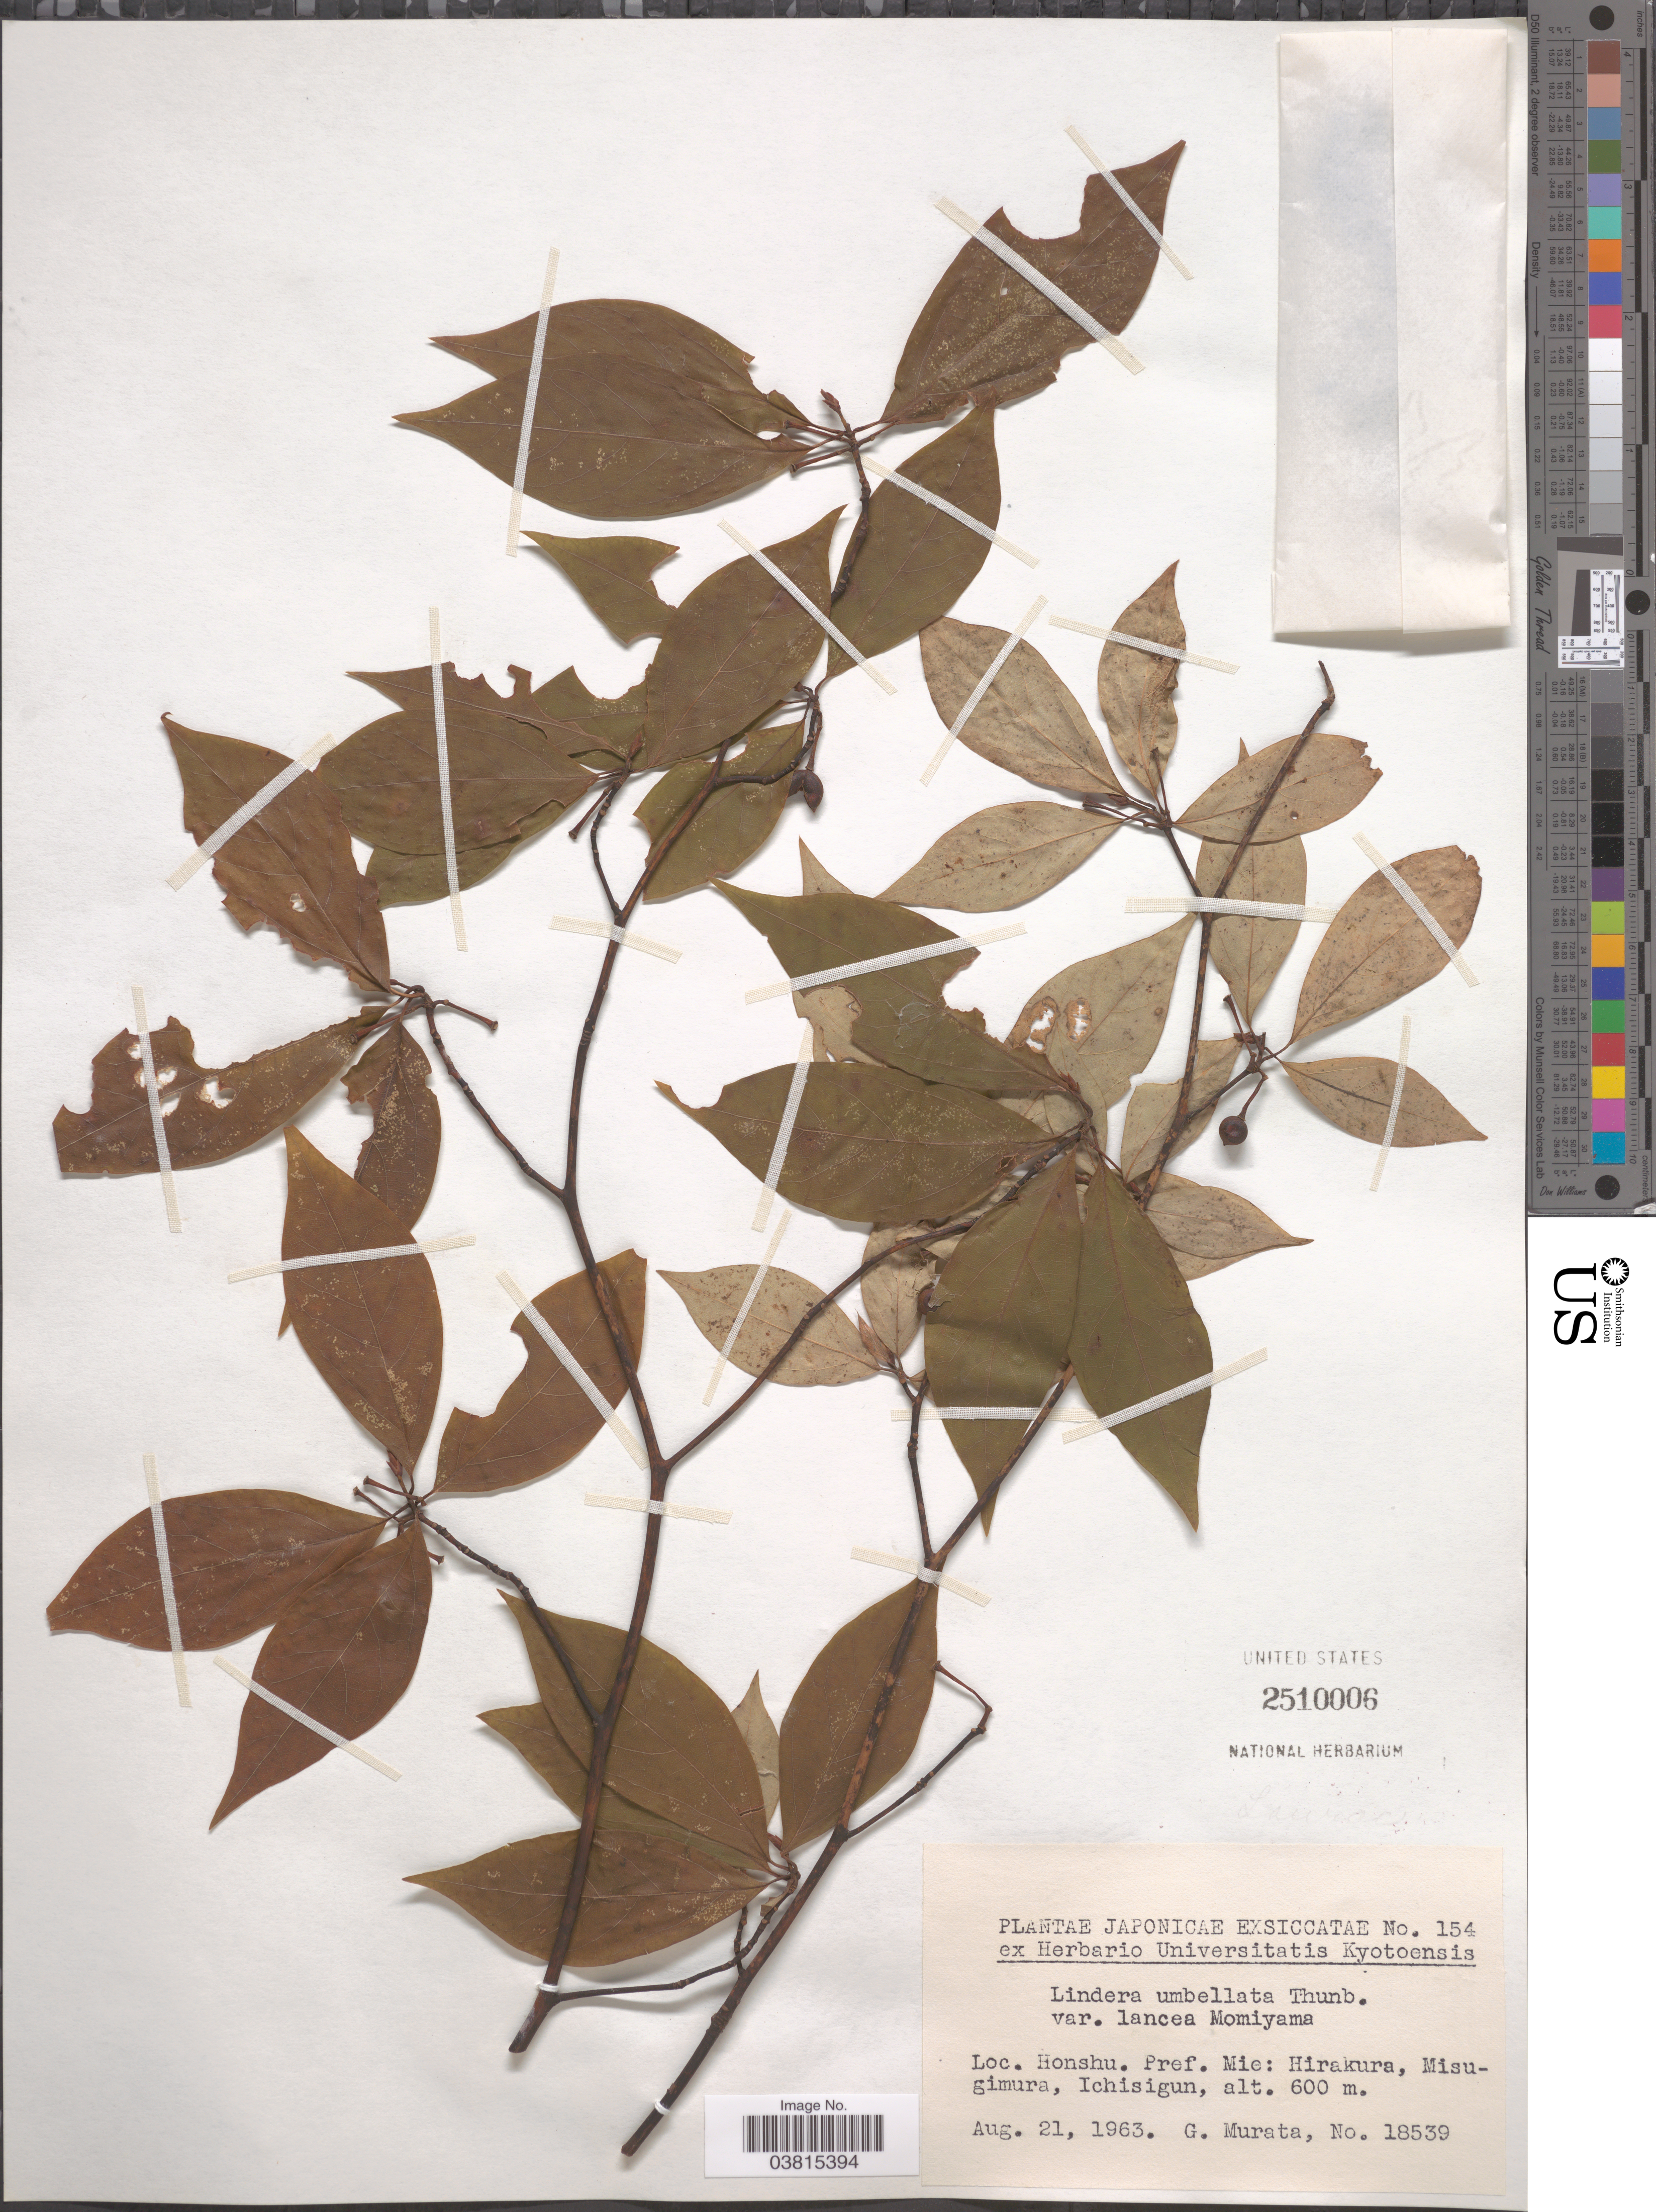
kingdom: Plantae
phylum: Tracheophyta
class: Magnoliopsida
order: Laurales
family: Lauraceae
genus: Lindera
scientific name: Lindera umbellata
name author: Thunb.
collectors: G. Murata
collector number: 18539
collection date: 1963-08-21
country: Japan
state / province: Mie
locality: Honshu. Pref. Mie: Hirakura, Misugimura, Ichisigun.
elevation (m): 600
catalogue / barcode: US 2510006